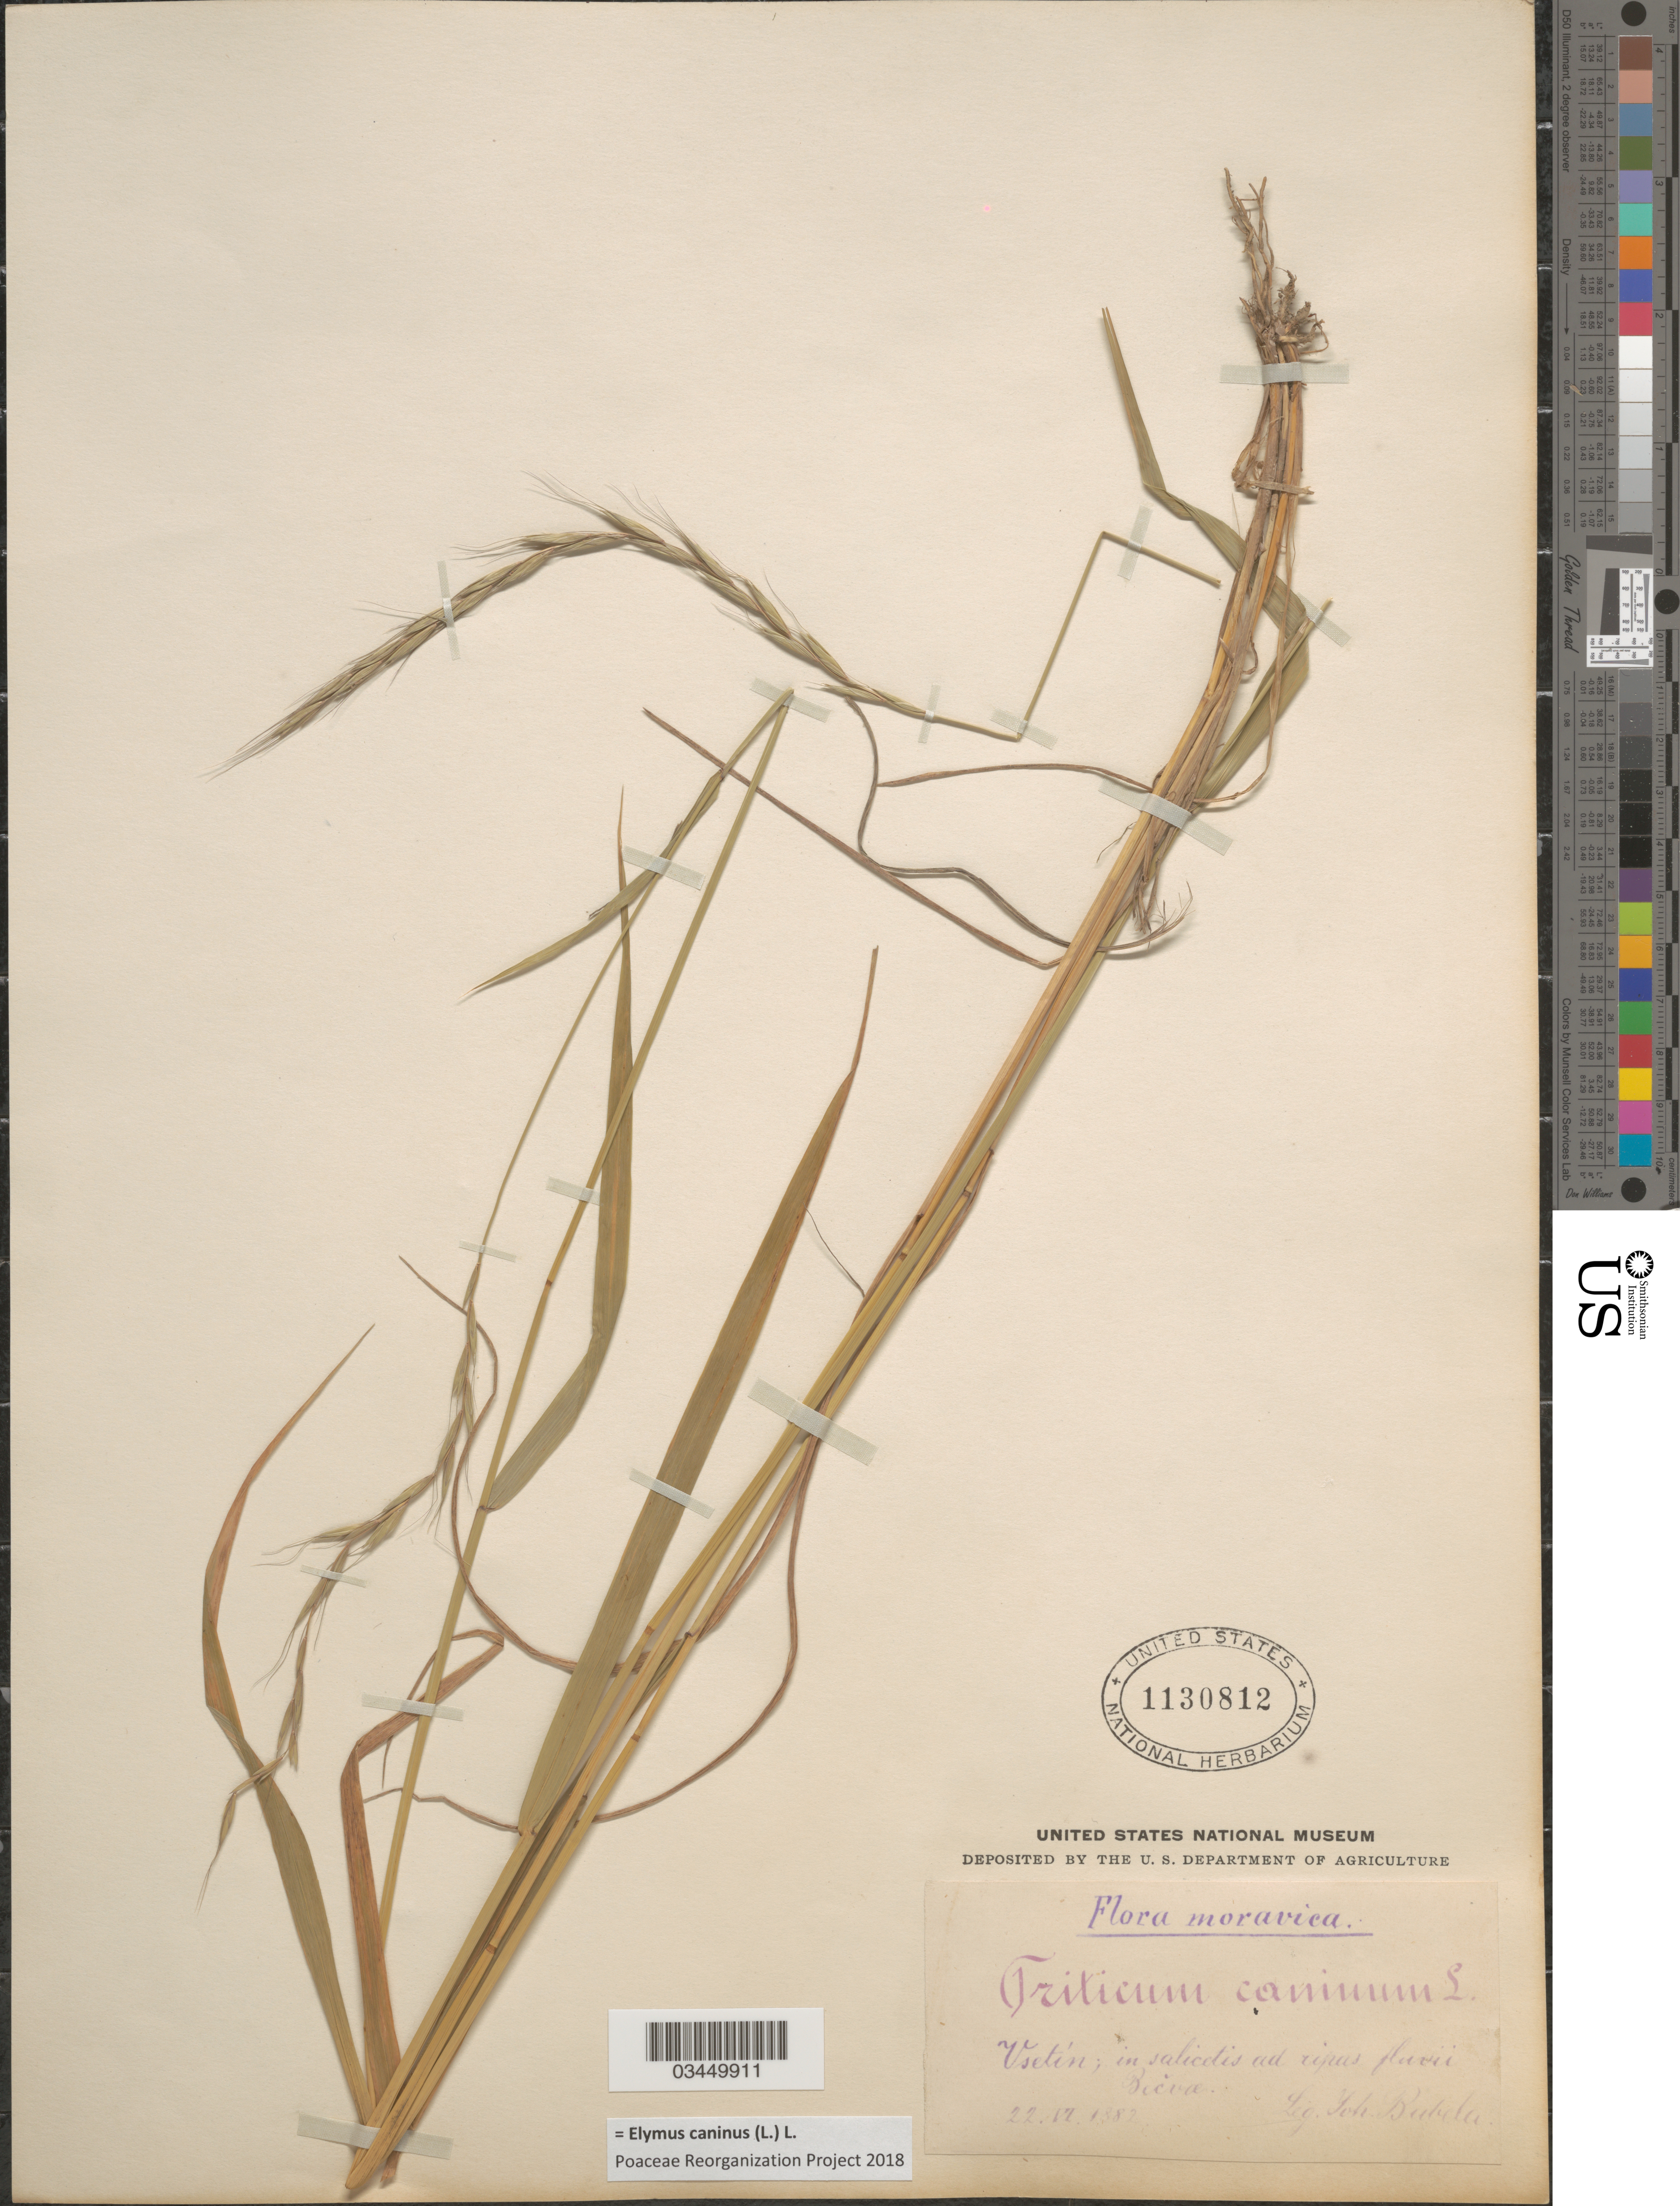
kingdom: Plantae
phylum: Tracheophyta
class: Liliopsida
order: Poales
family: Poaceae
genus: Elymus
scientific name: Elymus caninus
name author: (L.) L.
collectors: J. Bubela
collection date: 1882-06-22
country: Czechia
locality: Moravica. Vsetín; in salicetis ad ripas fluvii Bičvæ.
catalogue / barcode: US 1130812